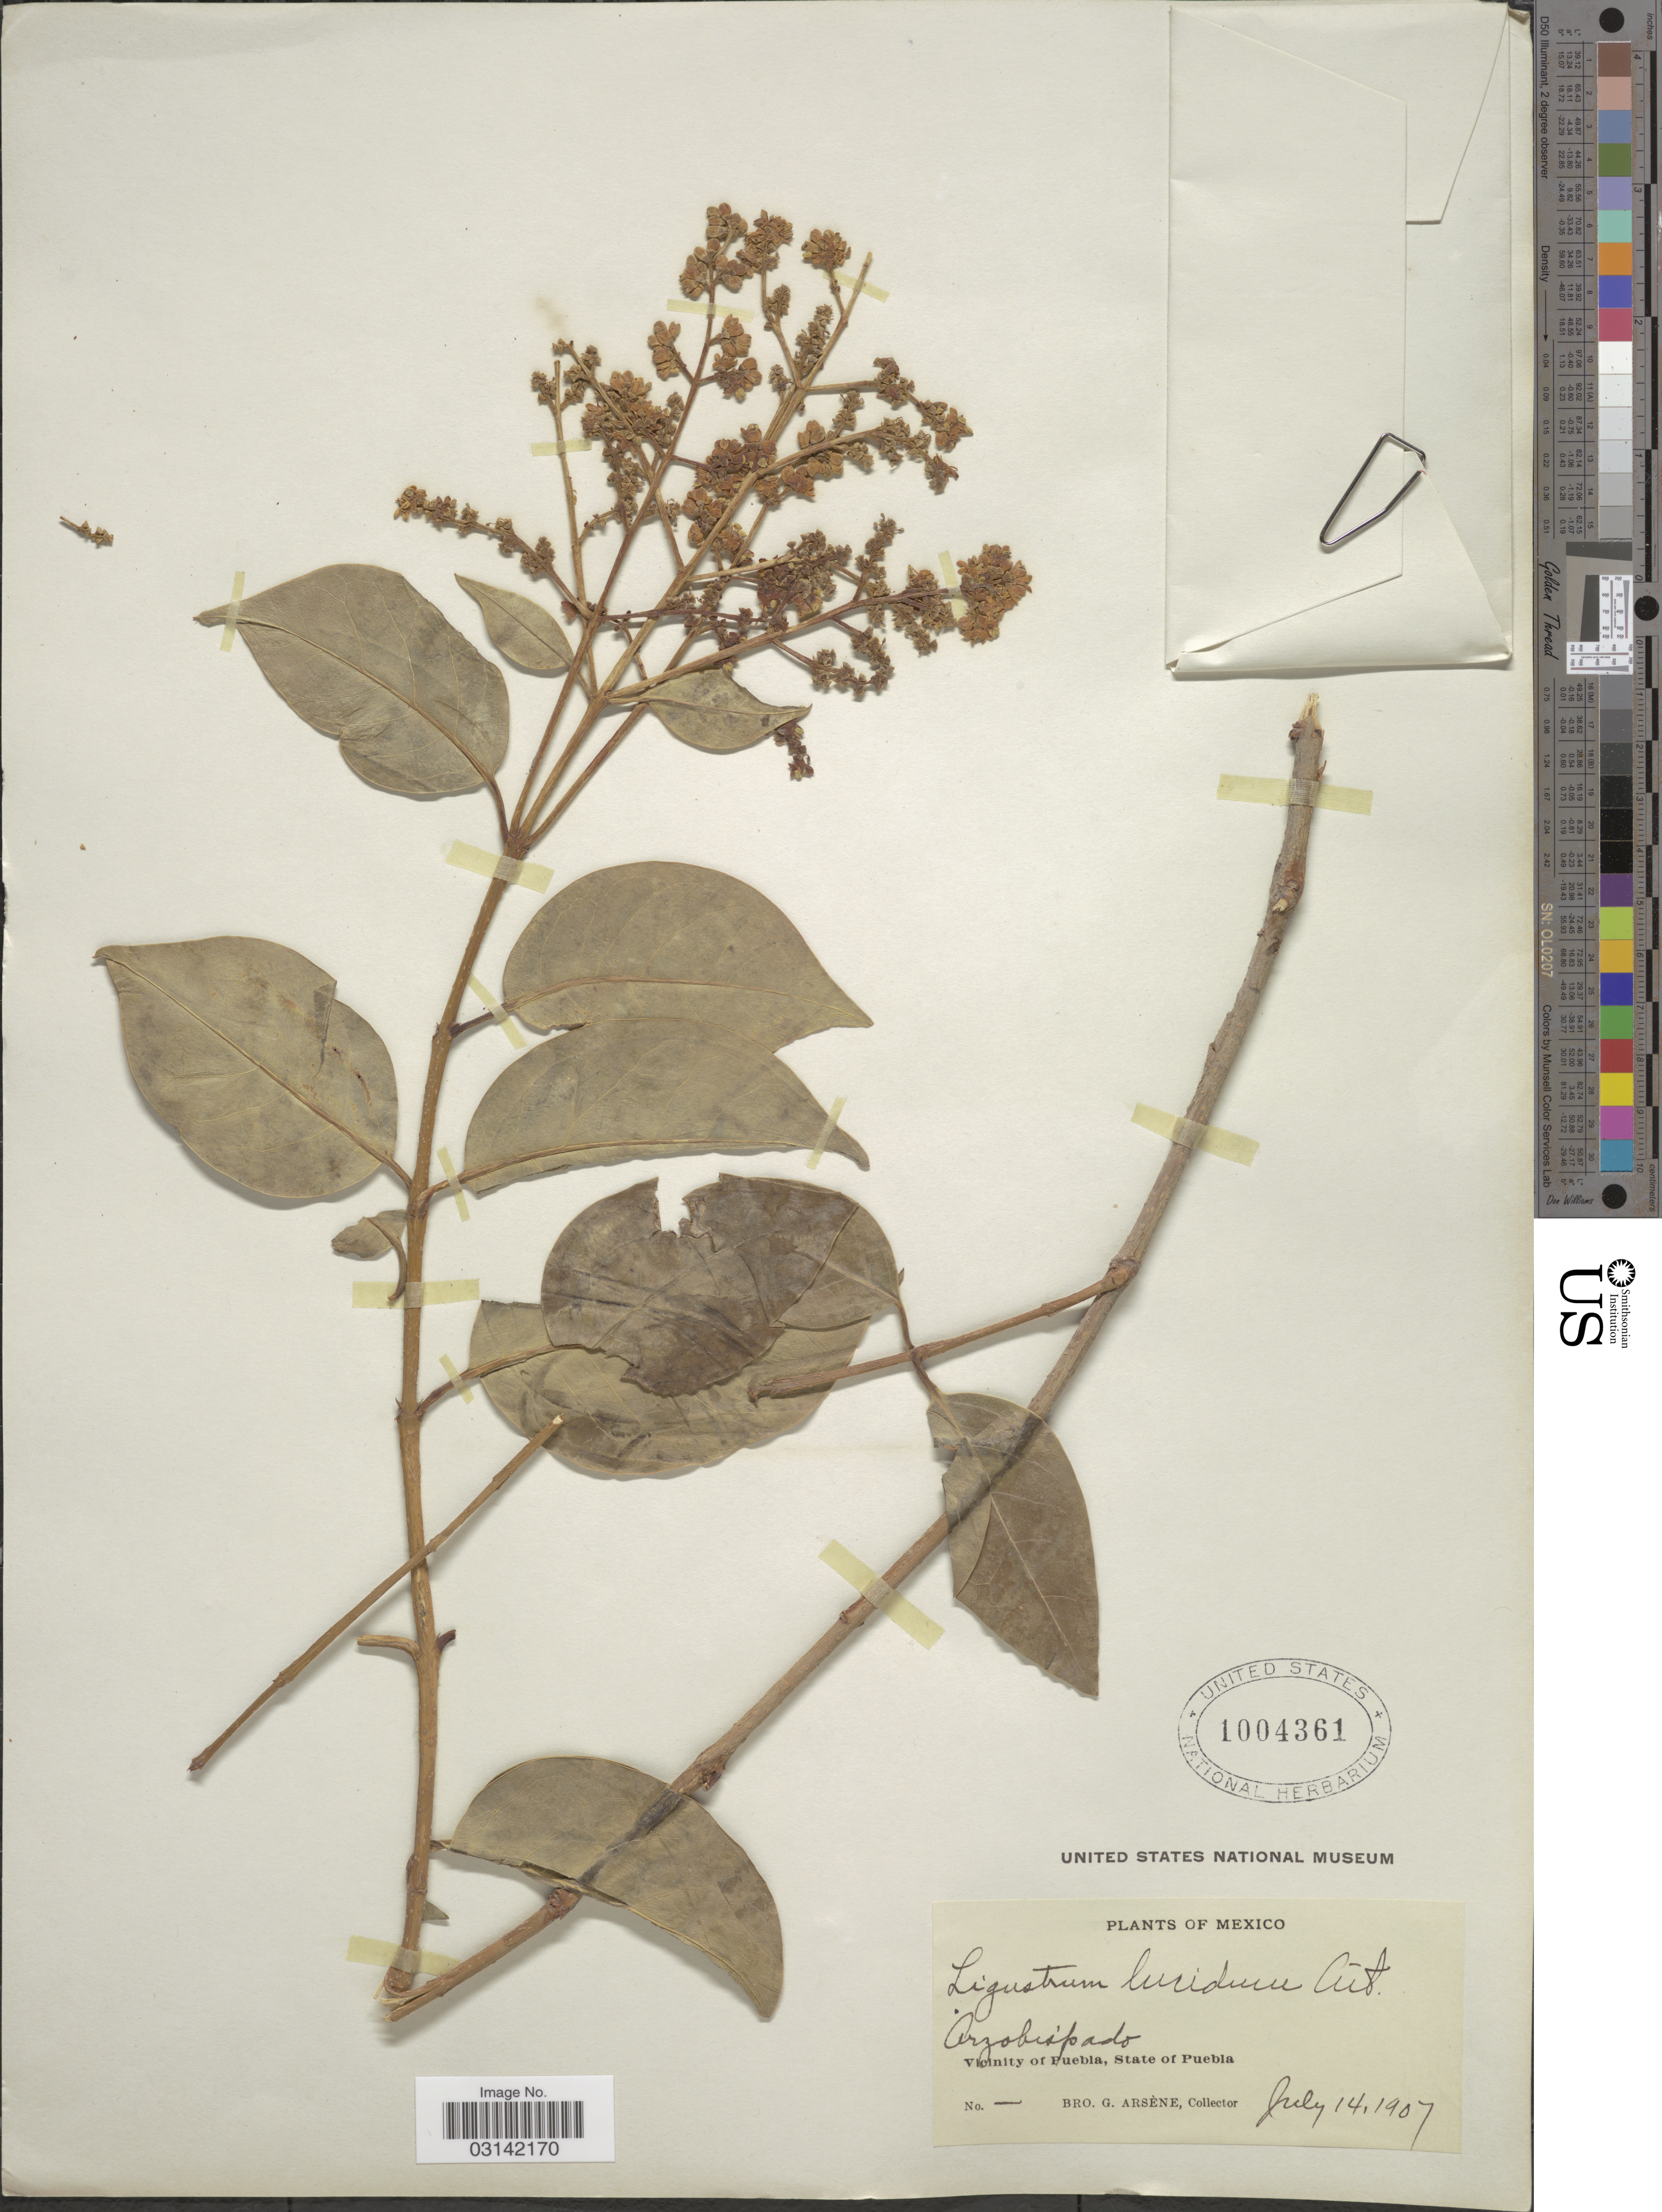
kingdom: Plantae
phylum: Tracheophyta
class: Magnoliopsida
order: Lamiales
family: Oleaceae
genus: Ligustrum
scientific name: Ligustrum lucidum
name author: W.T. Aiton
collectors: Bro. G. Arsène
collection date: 1907-07-14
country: Mexico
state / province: Puebla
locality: Arzobispado, Vicinity of Puebla.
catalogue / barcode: US 1004361